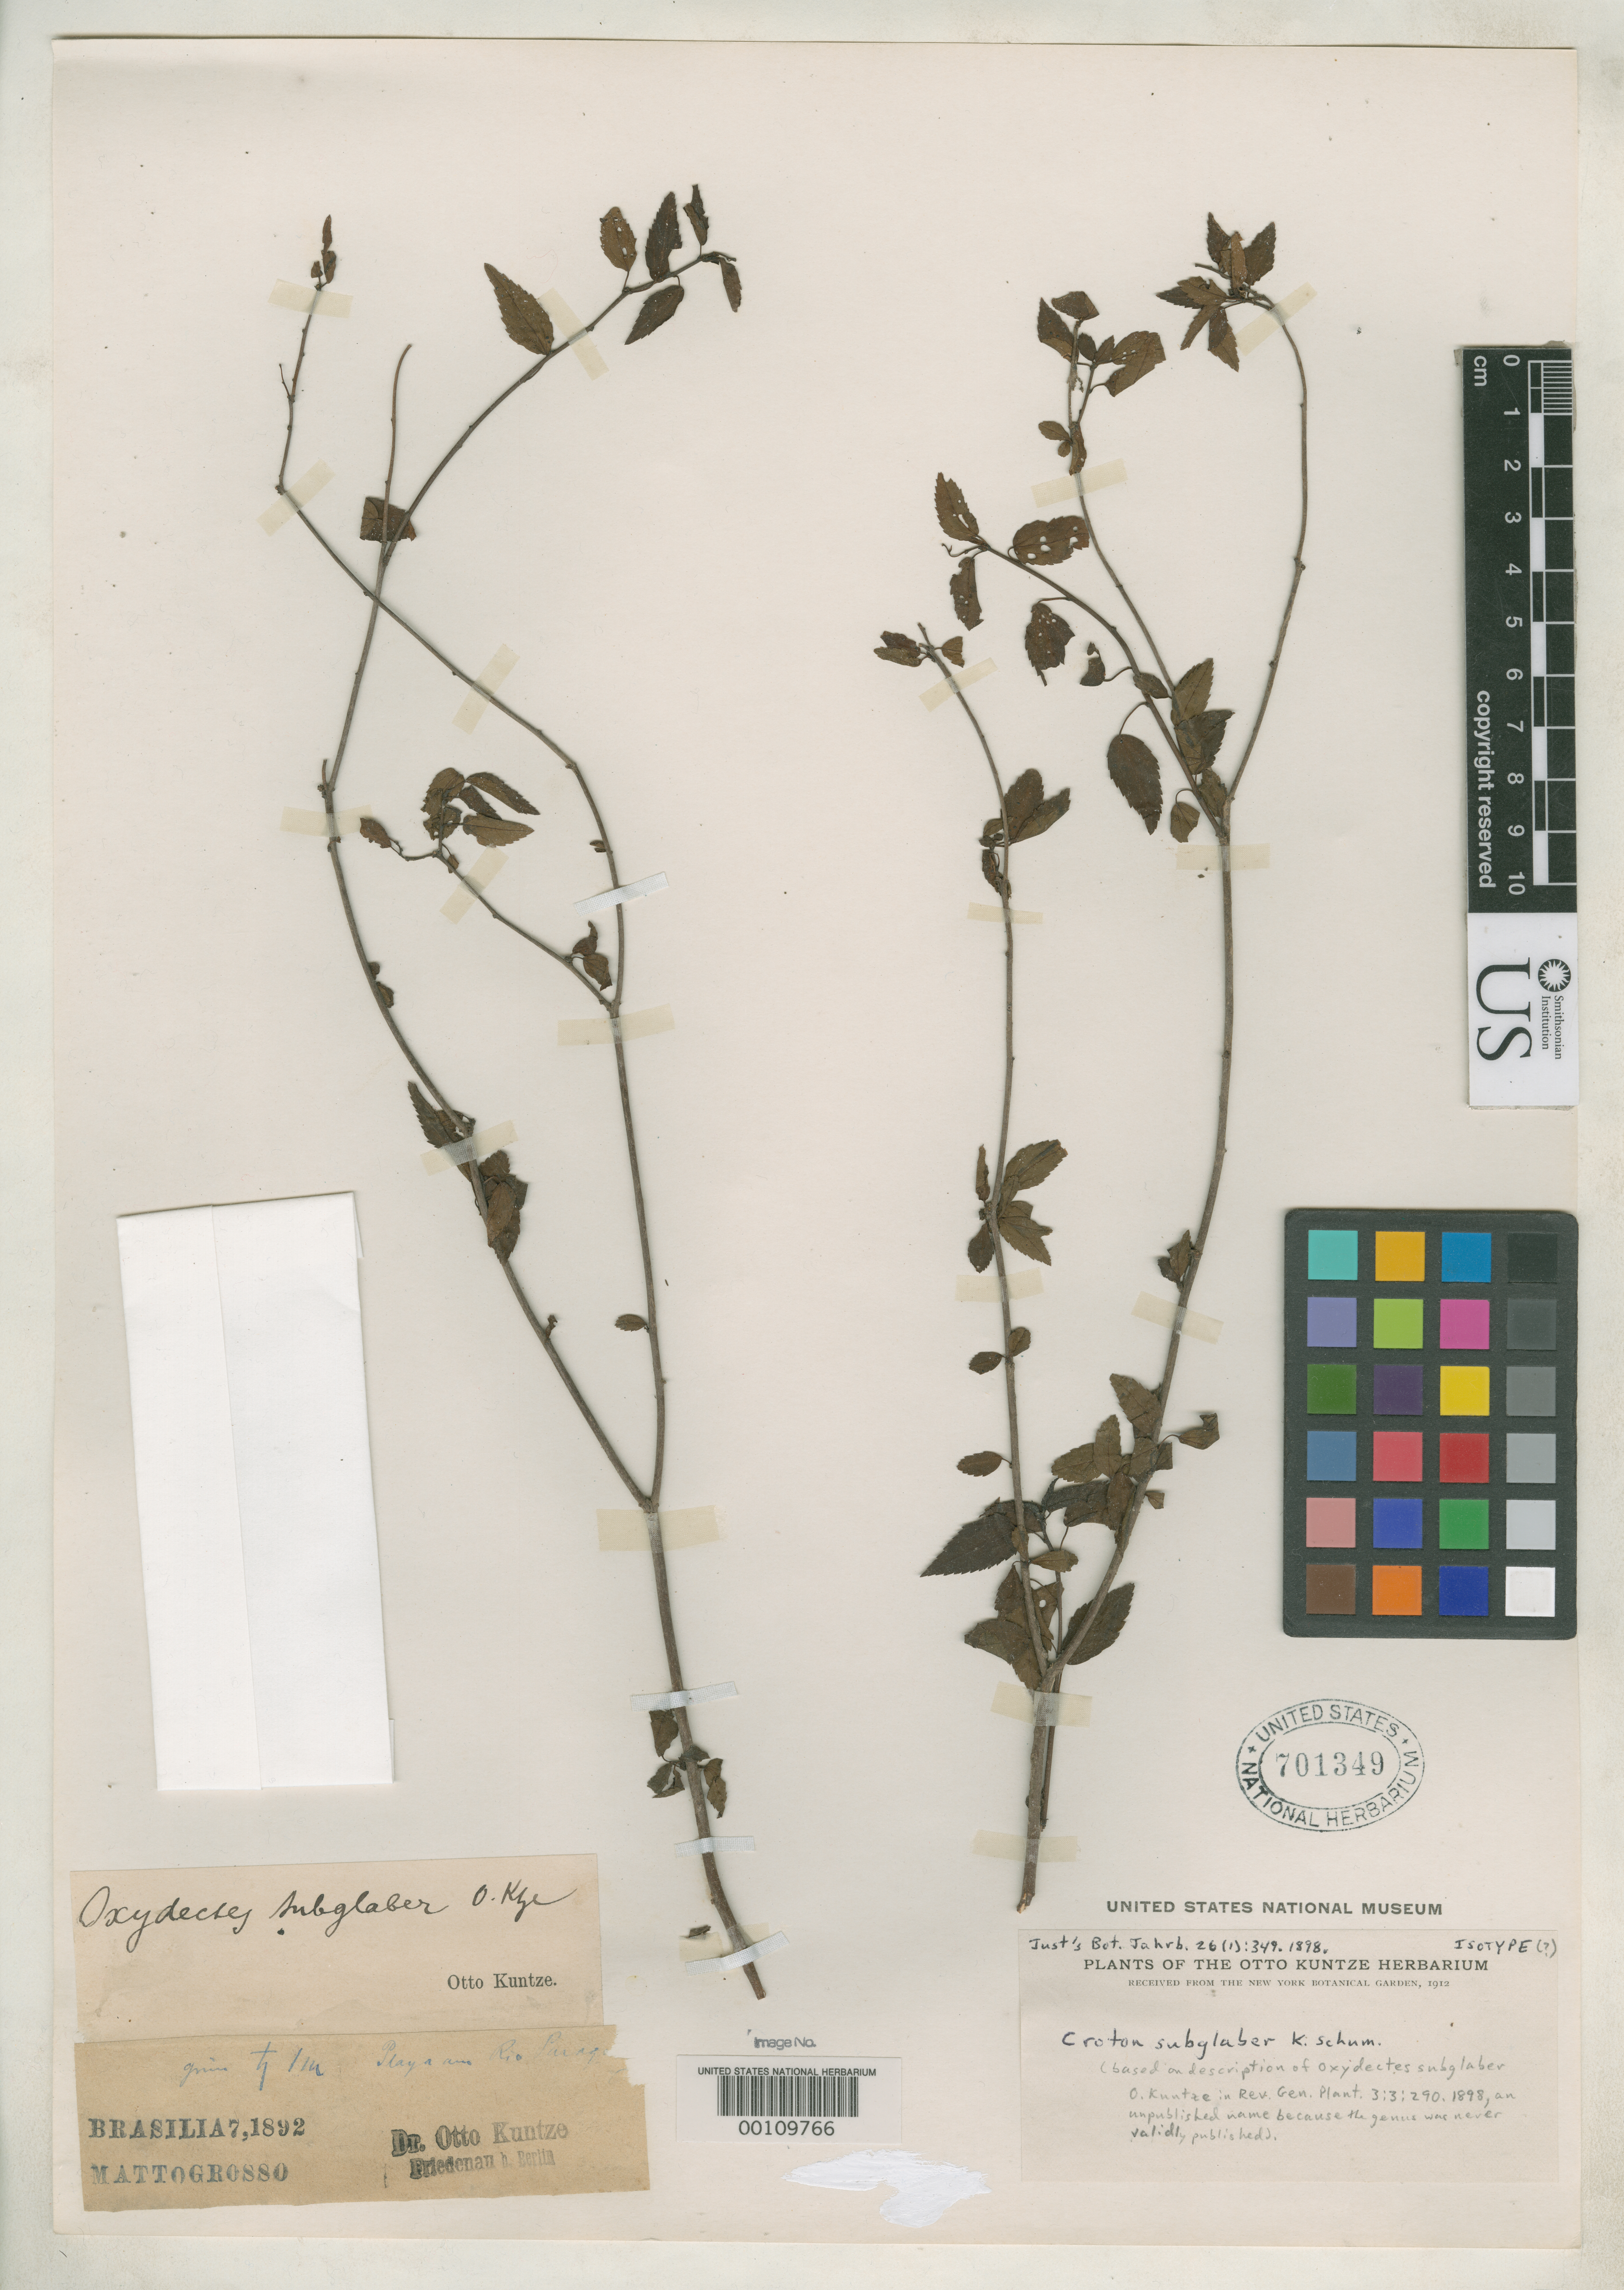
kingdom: Plantae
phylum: Tracheophyta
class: Magnoliopsida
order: Malpighiales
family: Euphorbiaceae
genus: Croton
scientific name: Croton subglaber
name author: K. Schum.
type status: Possible Isotype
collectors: C.E.O. Kuntze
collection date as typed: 1892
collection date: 1892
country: Brazil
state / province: Mato Grosso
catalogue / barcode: US 701349